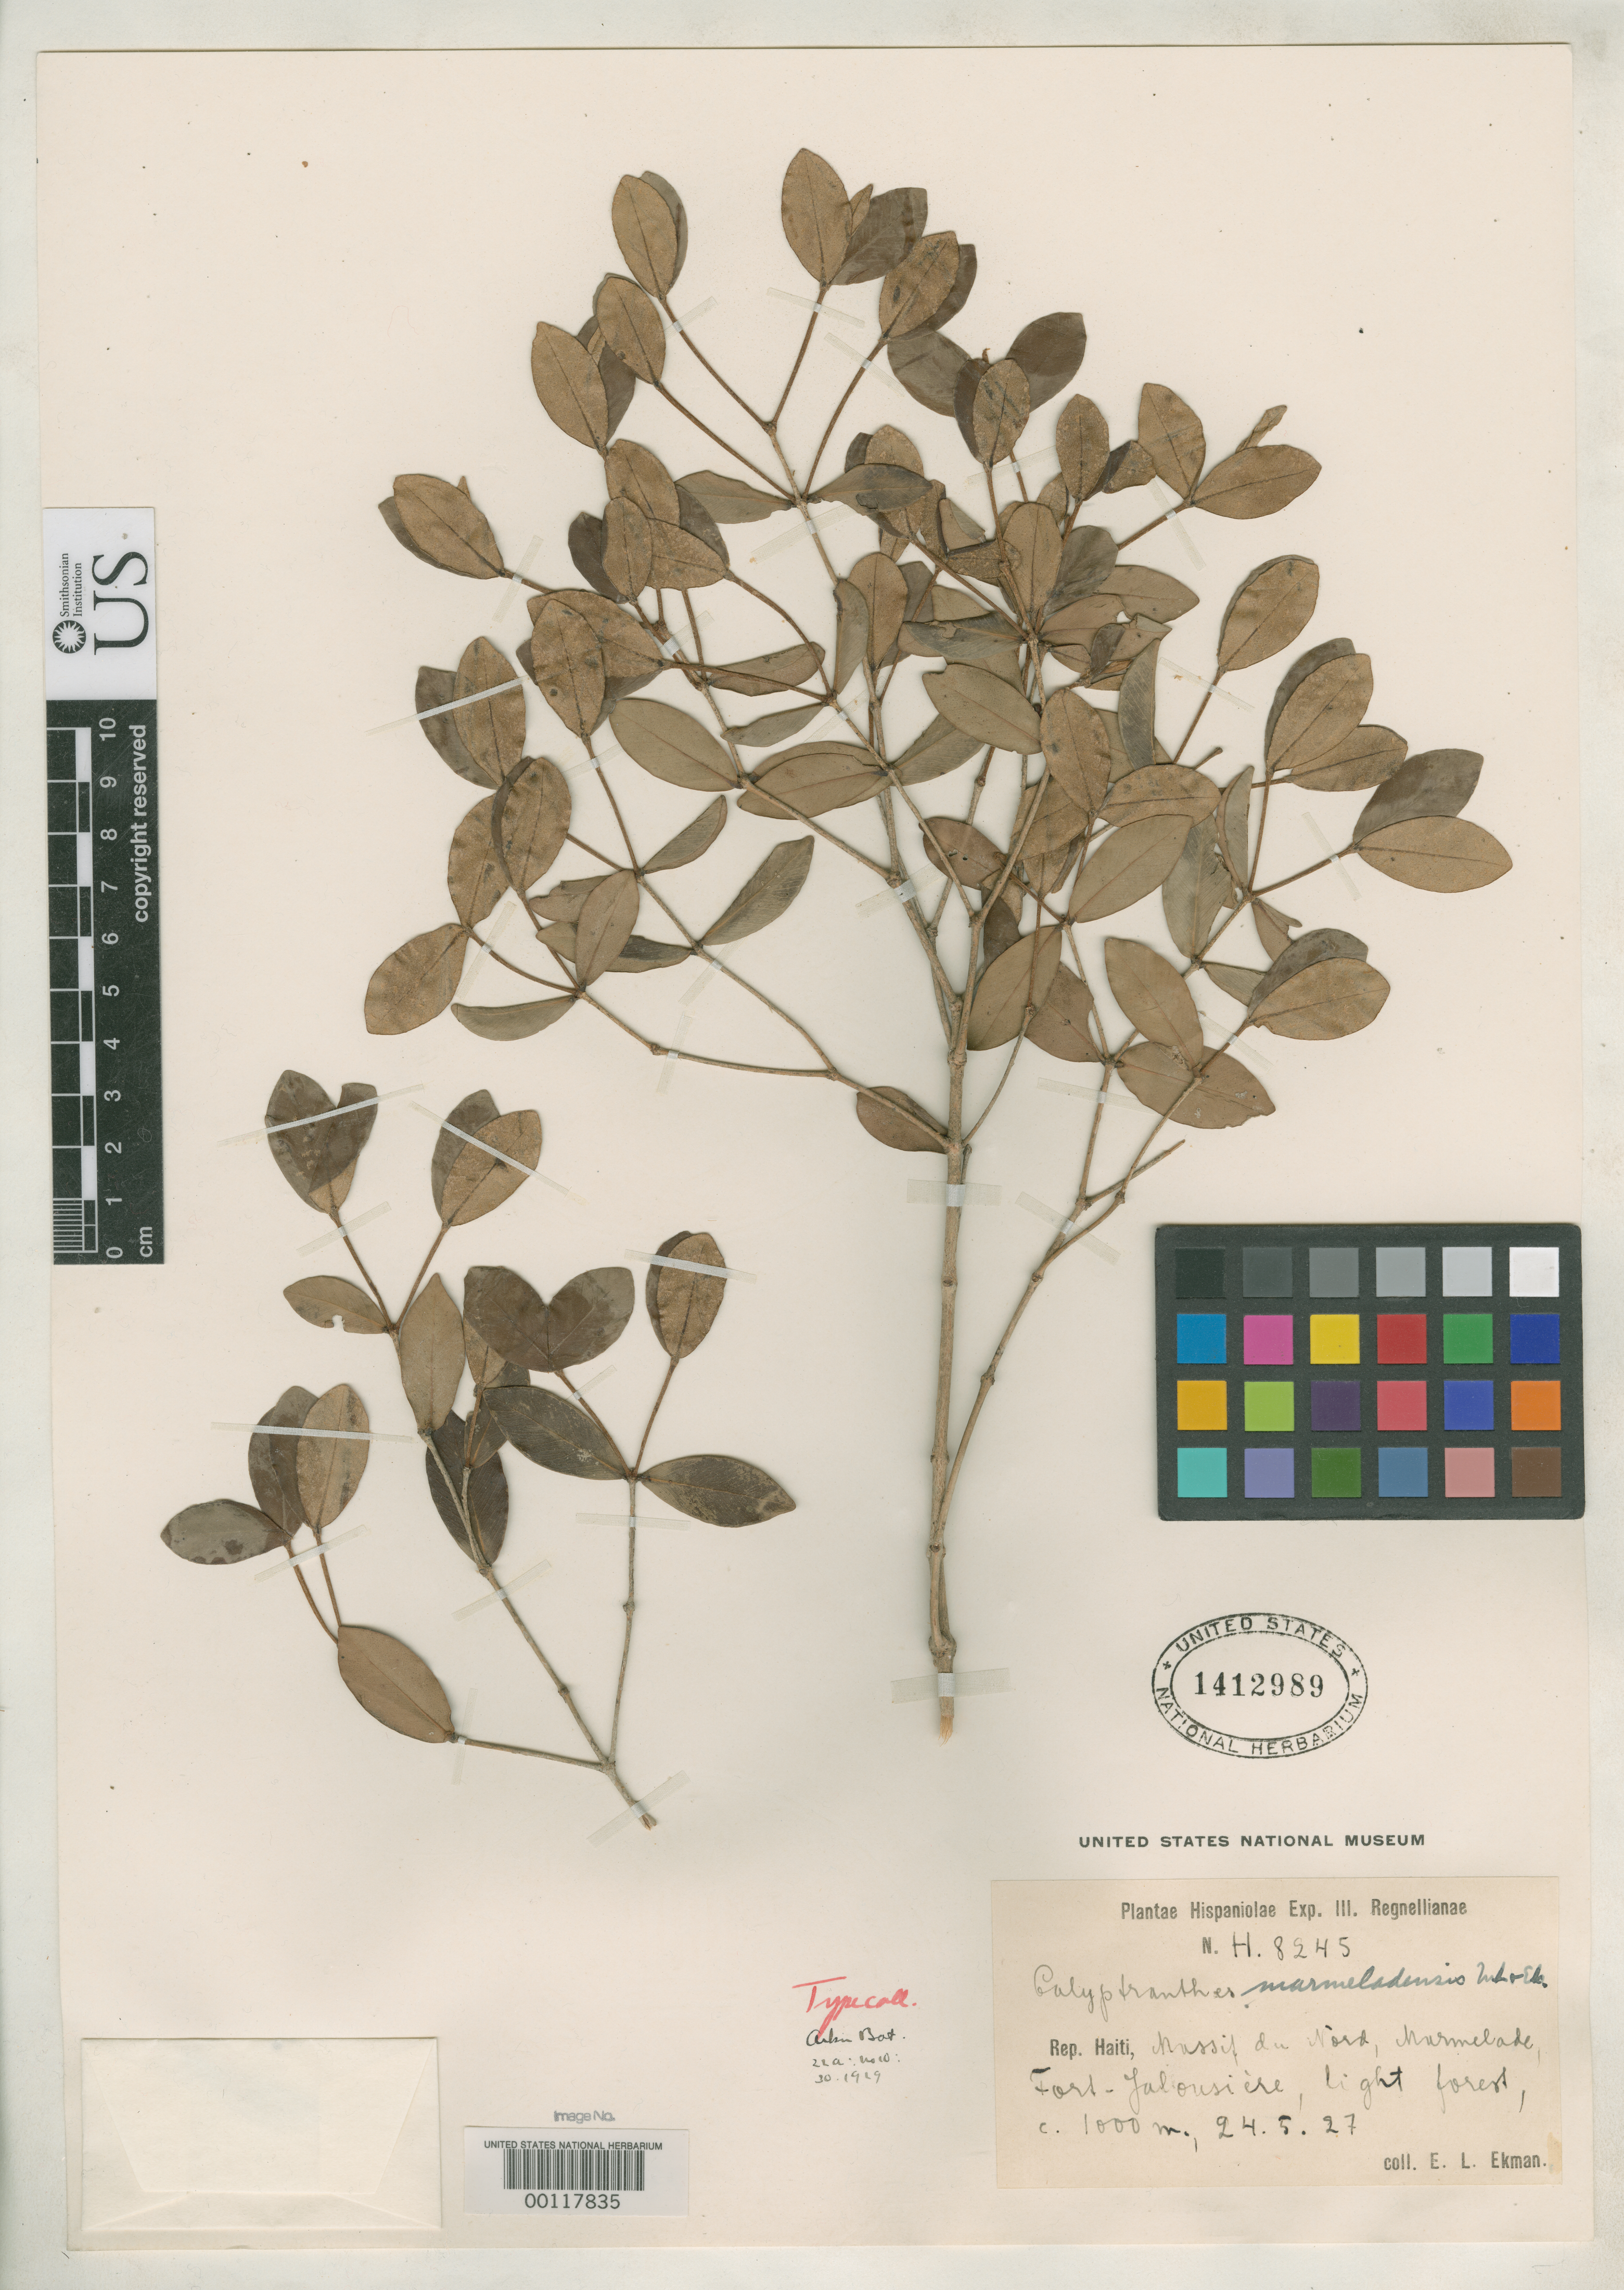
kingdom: Plantae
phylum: Tracheophyta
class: Magnoliopsida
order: Myrtales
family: Myrtaceae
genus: Calyptranthes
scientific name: Calyptranthes marmeladensis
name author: Urb. & Ekman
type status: Isotype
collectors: E. L. Ekman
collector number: H 8245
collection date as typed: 24 May 1927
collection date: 1927-05-24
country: Haiti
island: Hispaniola Island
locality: Massif du Nord, Marmelade, Fort Jalousiere.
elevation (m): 1000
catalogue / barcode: US 1412989